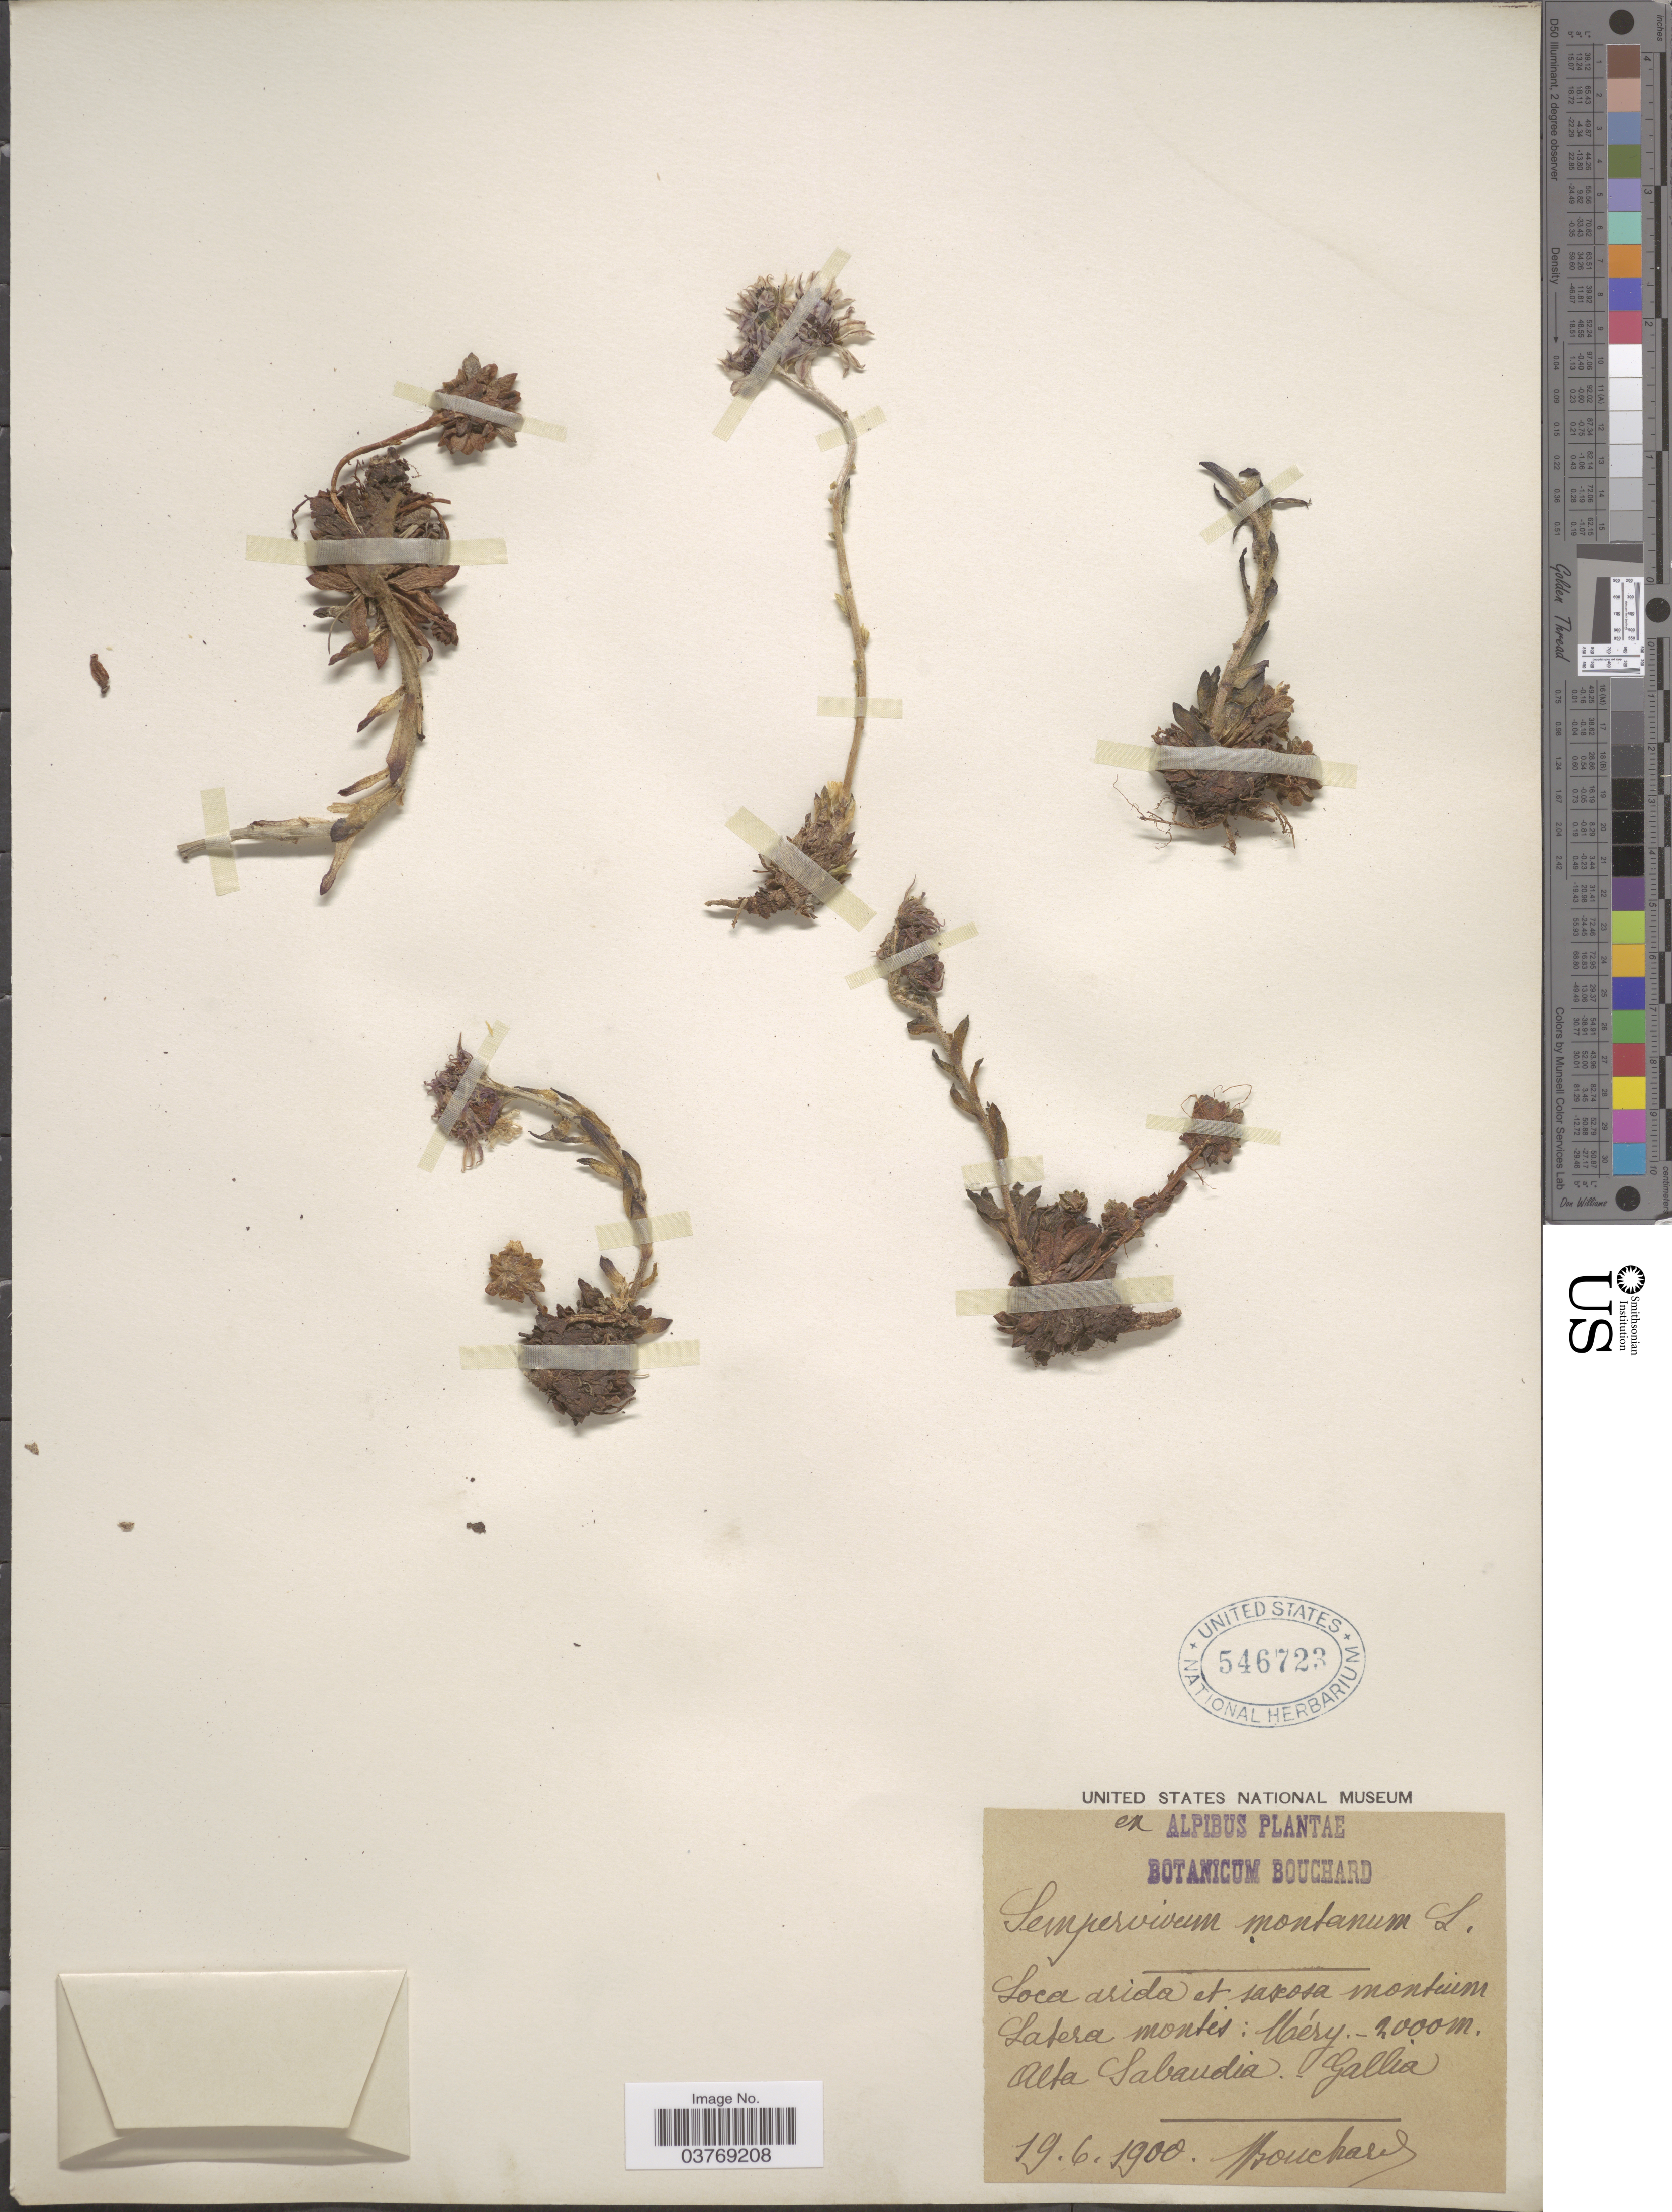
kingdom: Plantae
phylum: Tracheophyta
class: Magnoliopsida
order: Saxifragales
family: Crassulaceae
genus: Sempervivum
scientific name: Sempervivum montanum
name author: L.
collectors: -. Bouchard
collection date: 1900-06-19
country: France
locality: Loca arida et saxosa montuim Latera montes: Méry. Sabaudia. Gallia.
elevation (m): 2000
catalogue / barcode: US 546723